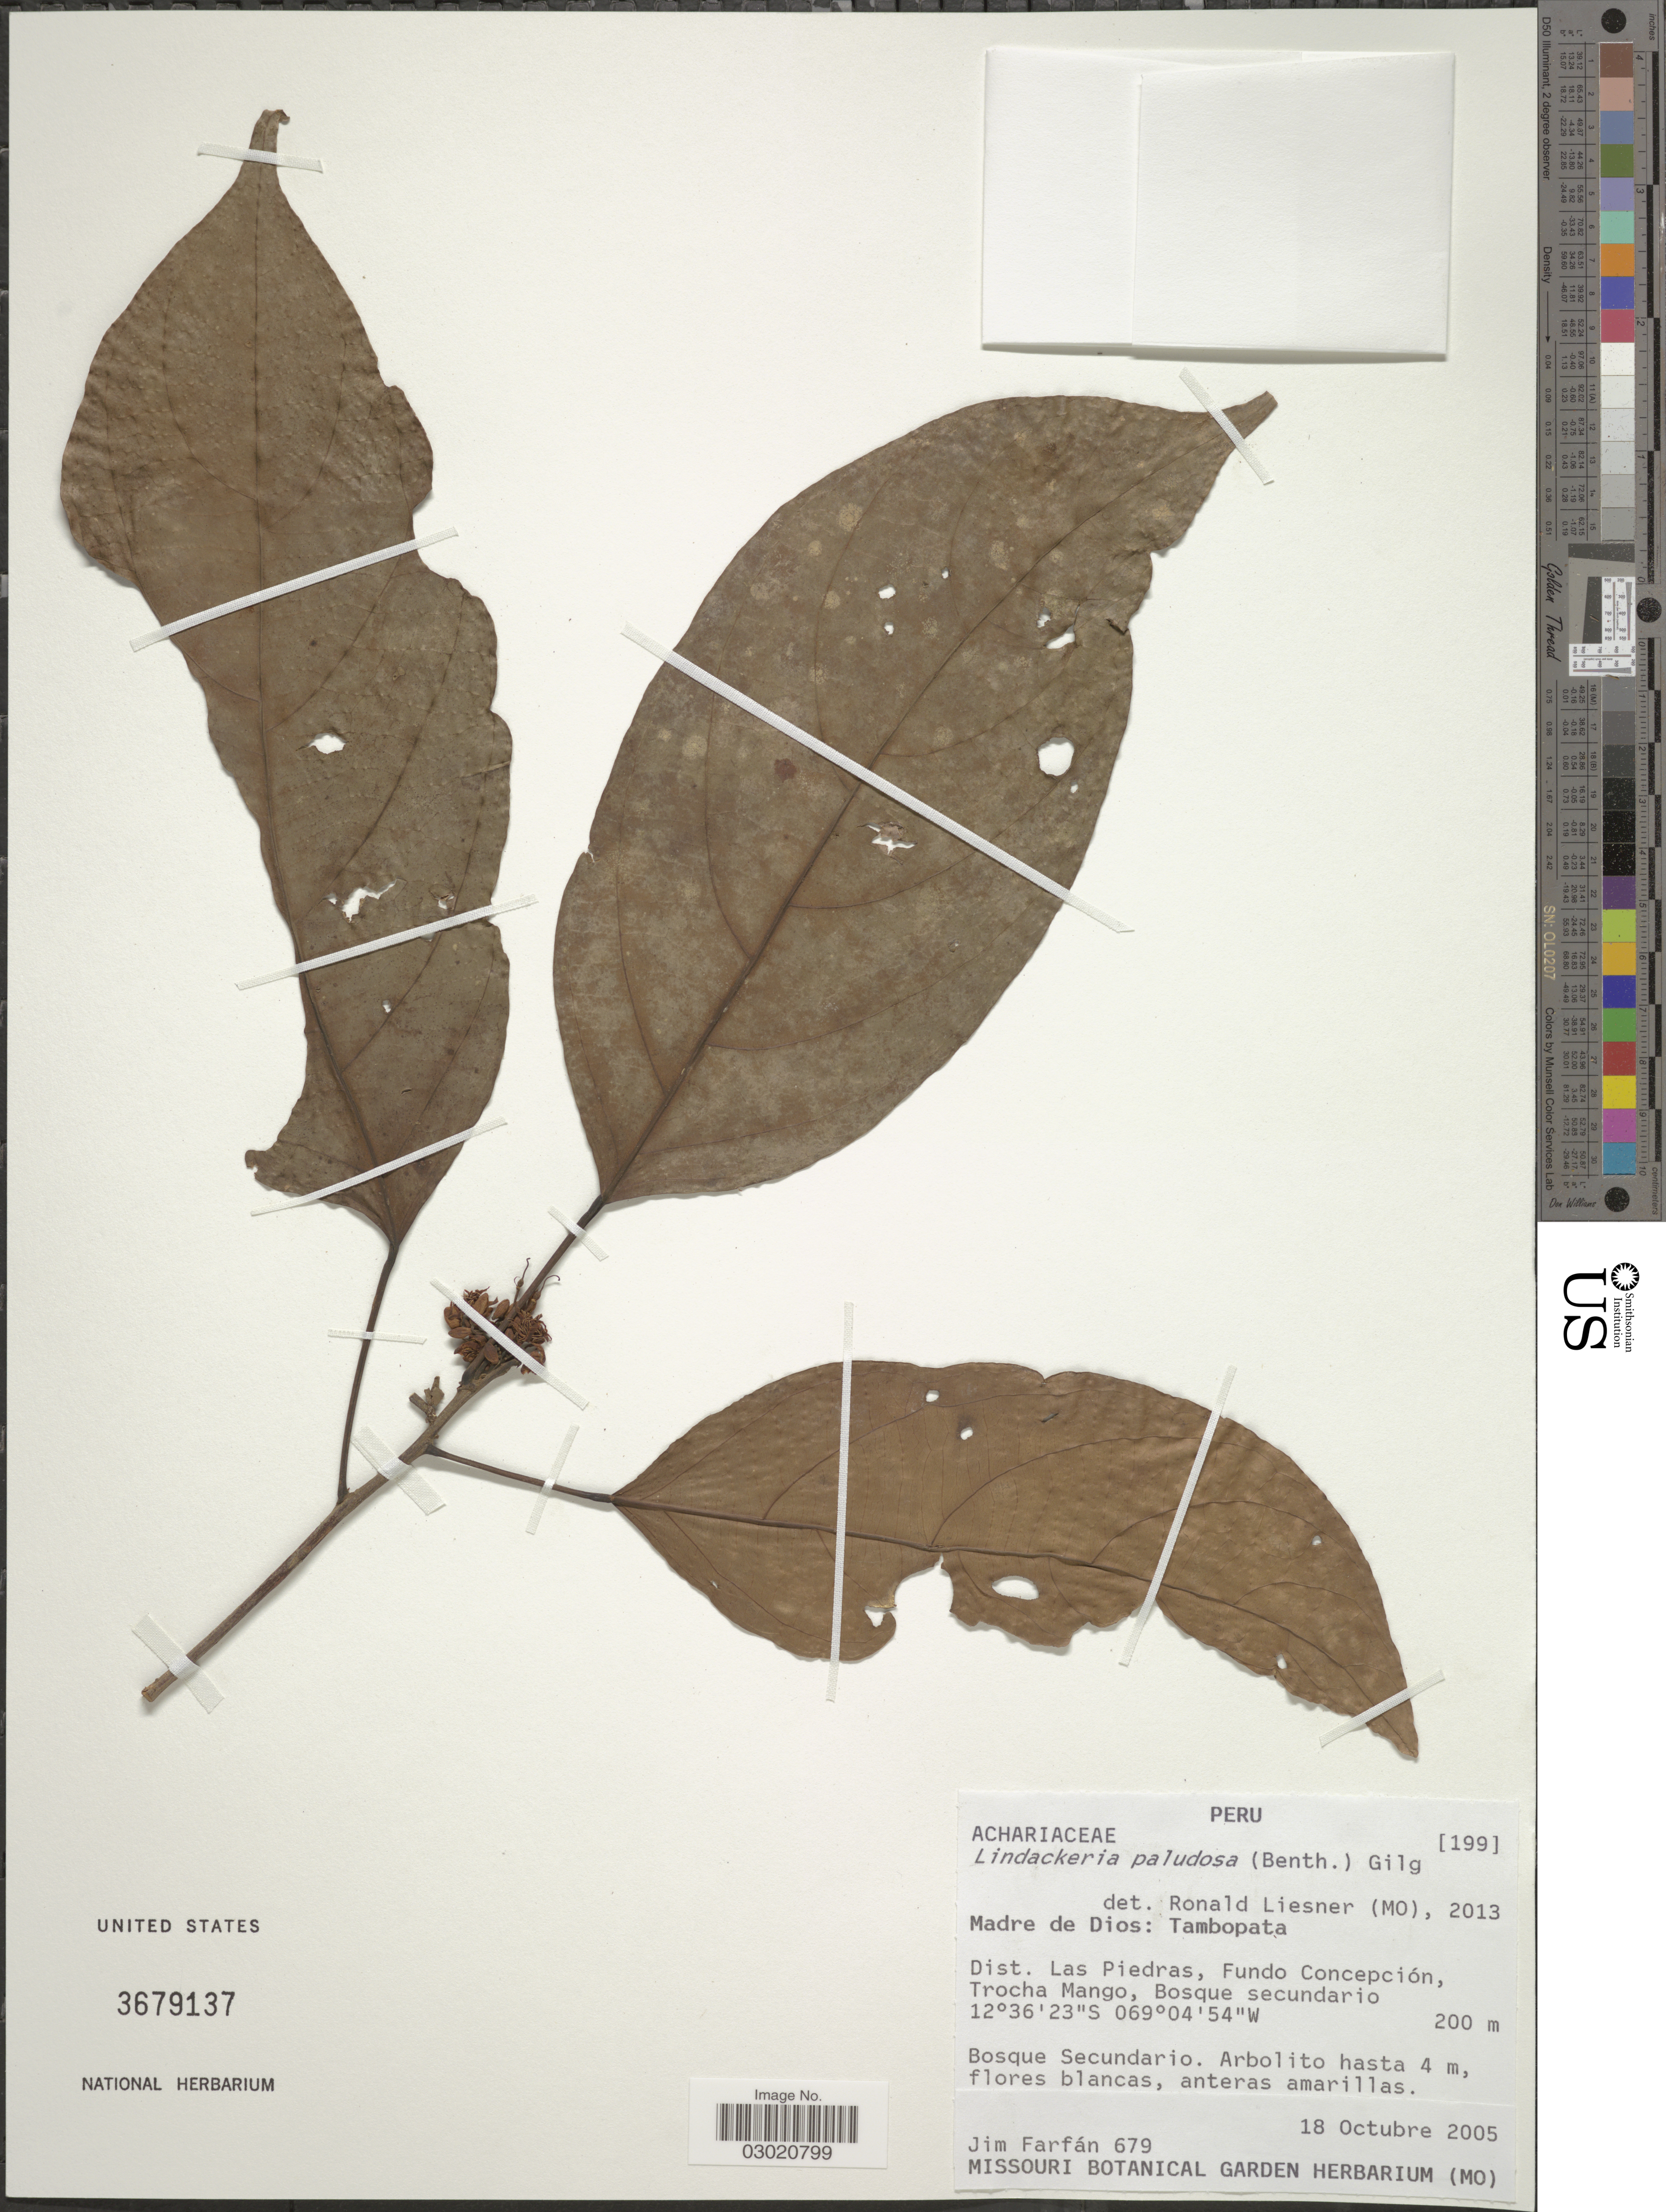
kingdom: Plantae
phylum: Tracheophyta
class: Magnoliopsida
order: Malpighiales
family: Achariaceae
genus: Lindackeria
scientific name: Lindackeria paludosa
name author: (Benth.) Gilg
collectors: J. Farfán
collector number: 679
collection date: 2005-10-18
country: Peru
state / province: Madre de Dios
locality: Tambopata, Dist. Las Piedras, Fundo Concepción, Trocha Mango.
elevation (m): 200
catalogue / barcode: US 3679137